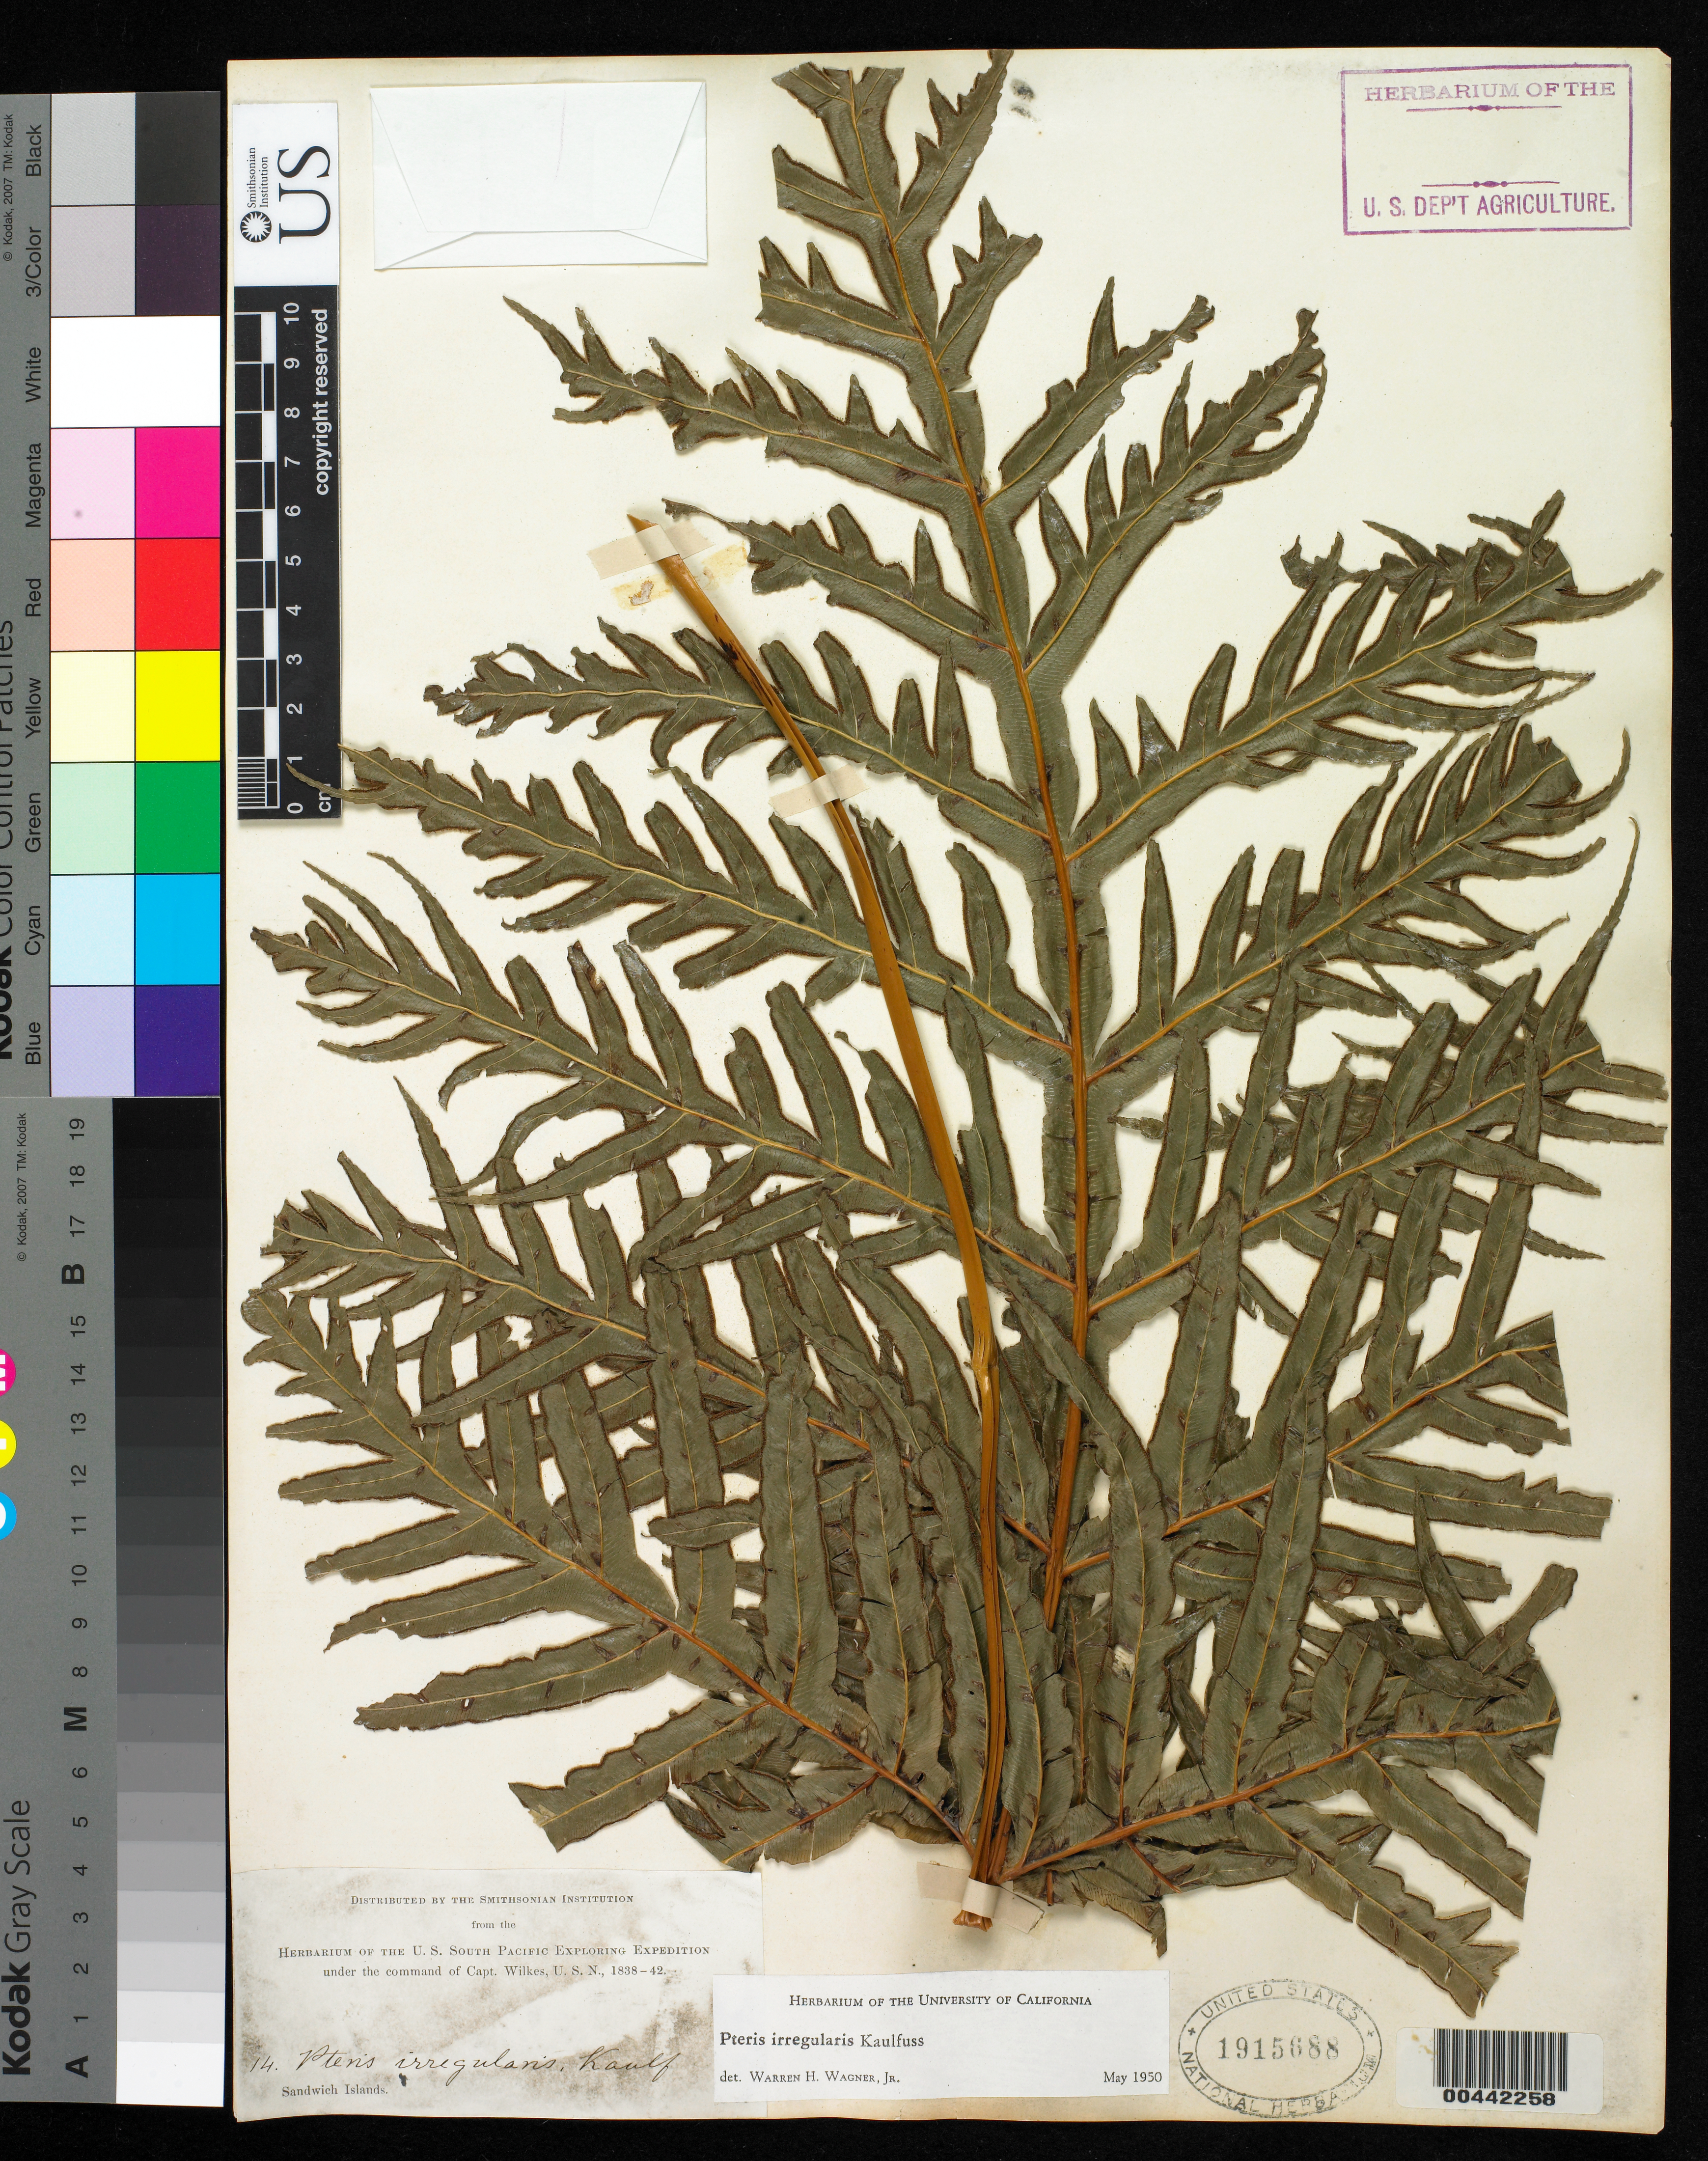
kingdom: Plantae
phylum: Tracheophyta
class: Polypodiopsida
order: Polypodiales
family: Pteridaceae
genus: Pteris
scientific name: Pteris irregularis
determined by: Wagner, W. H.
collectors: Wilkes Explor. Exped.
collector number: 14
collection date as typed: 1838 to -- --- 1842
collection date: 1838/1842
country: United States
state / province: Hawaii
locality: Sandwich Islands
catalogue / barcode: US 1915688